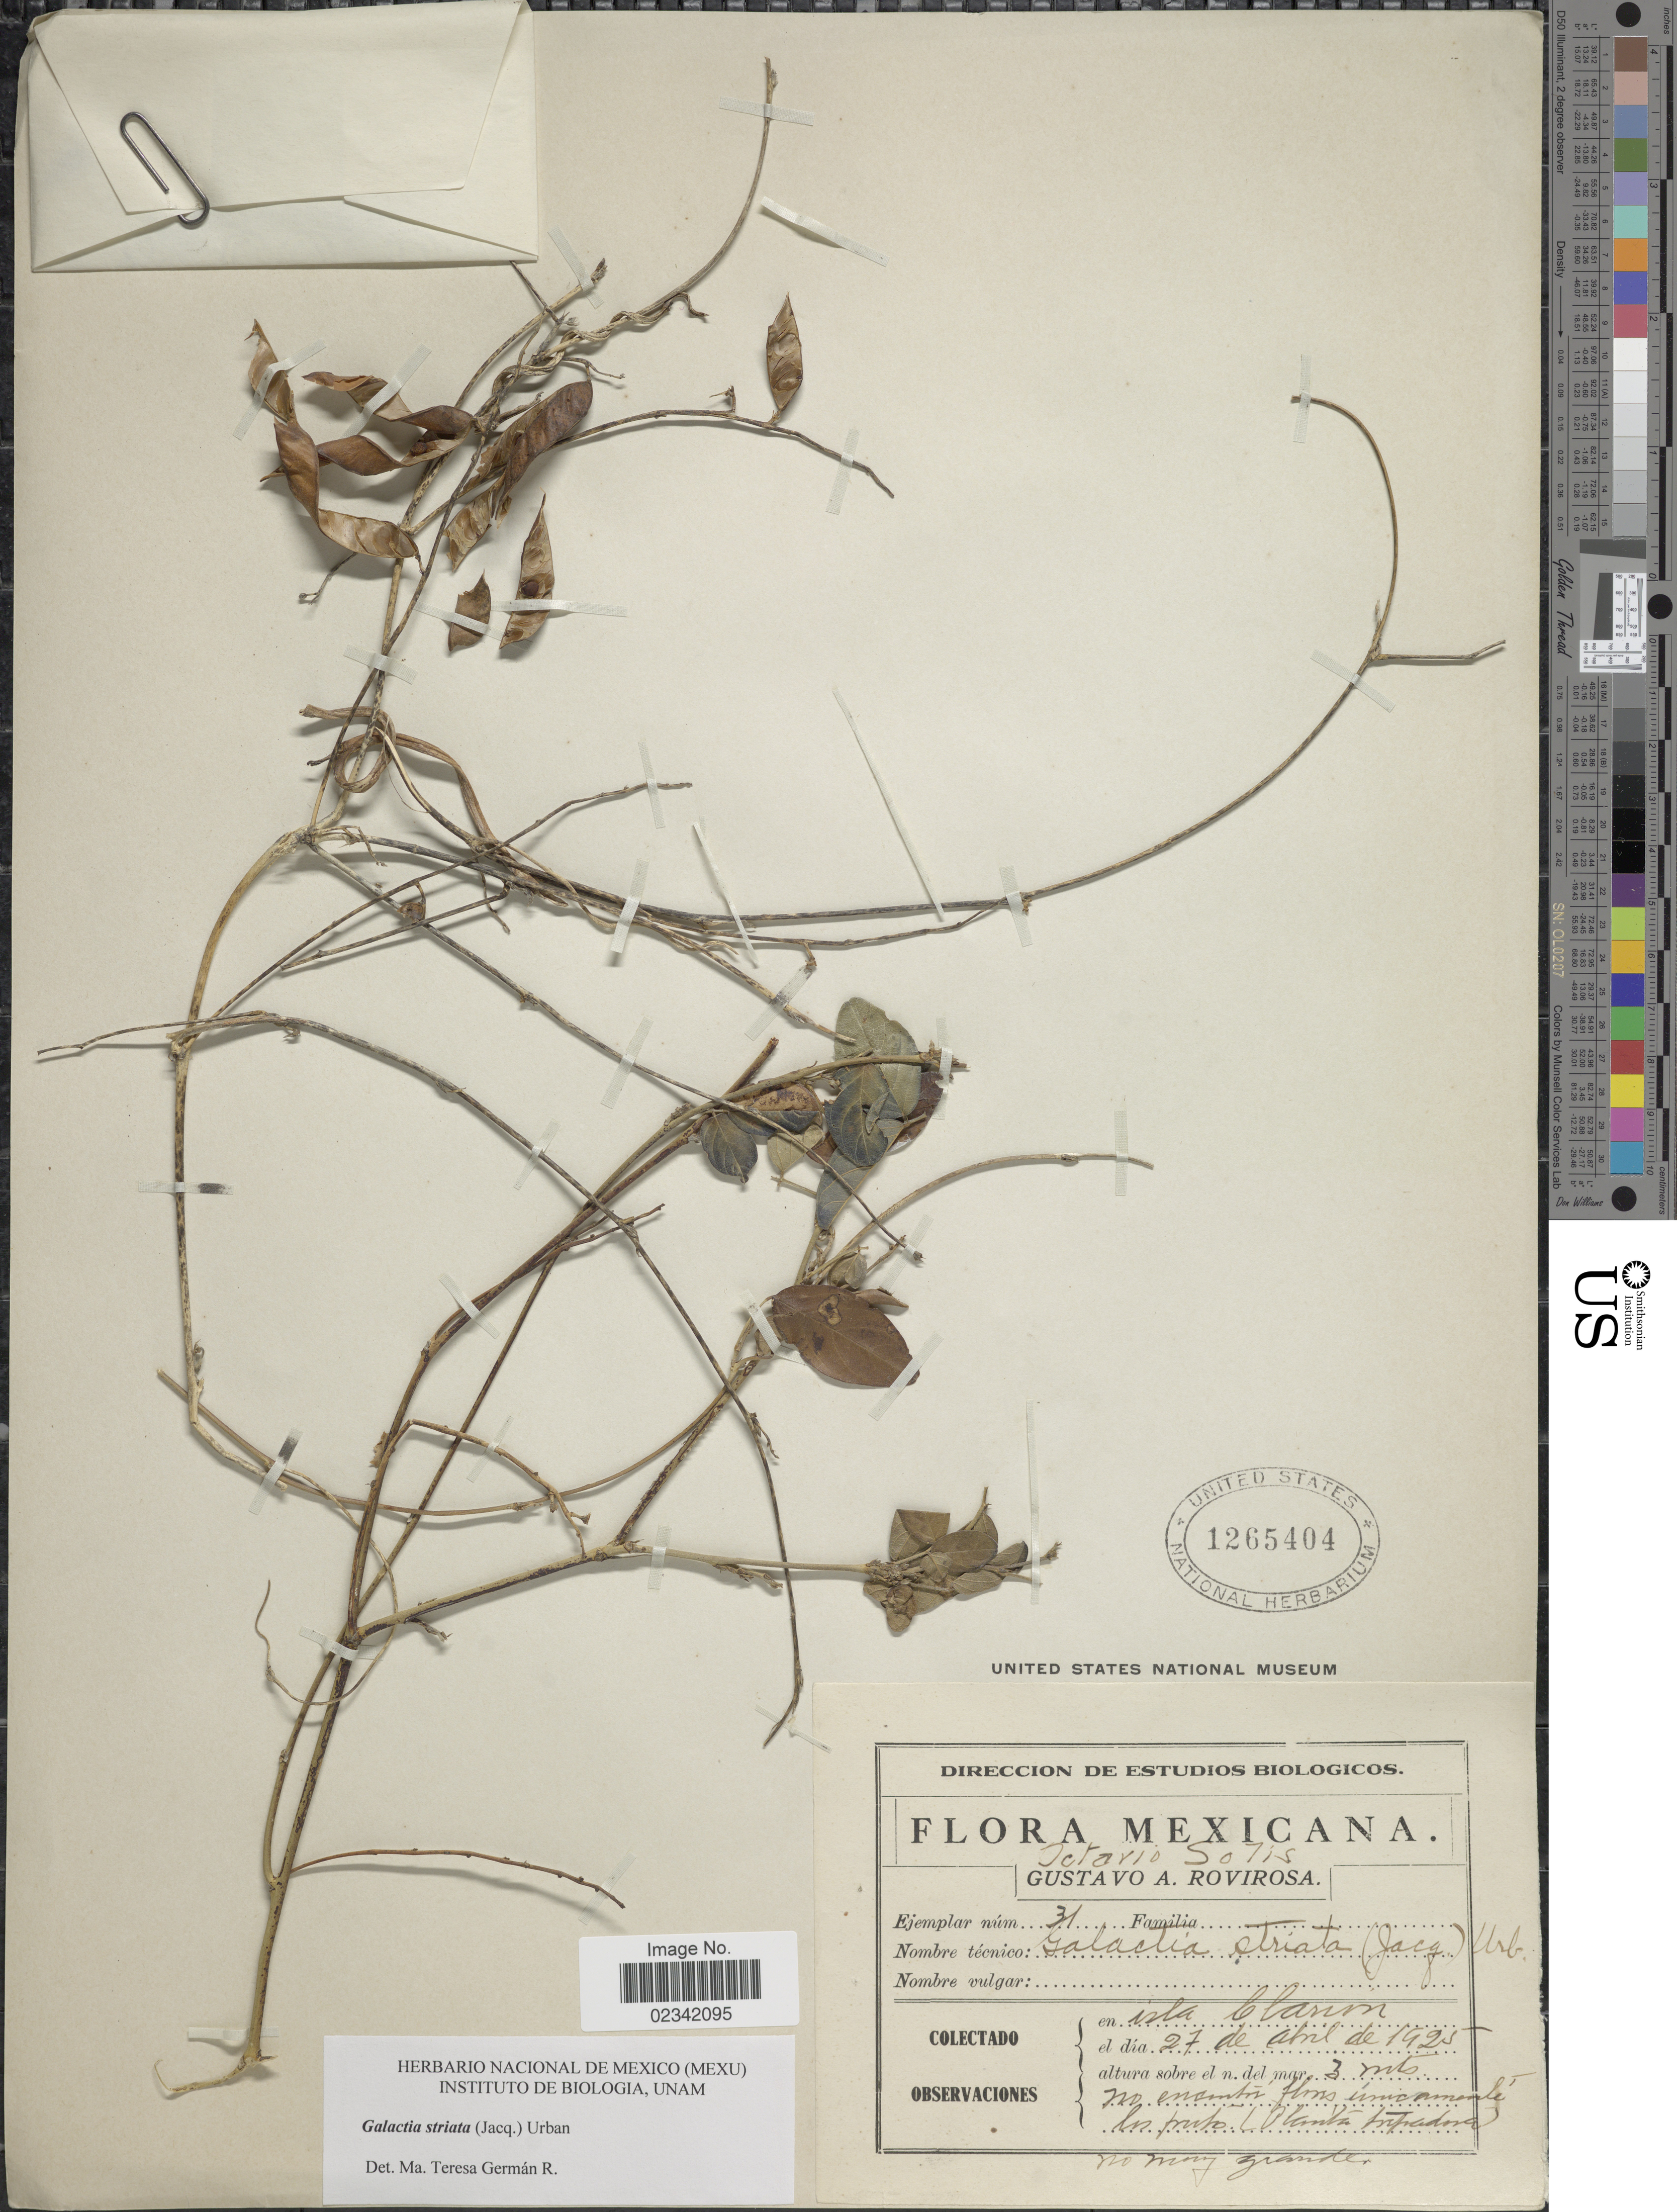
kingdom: Plantae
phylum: Tracheophyta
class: Magnoliopsida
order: Fabales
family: Fabaceae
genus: Galactia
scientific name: Galactia striata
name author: (Jacq.) Urb.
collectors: O. Solis & G. Rovirosa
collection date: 1925-04-27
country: Mexico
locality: Isle Clarion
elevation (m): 3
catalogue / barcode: US 1265404